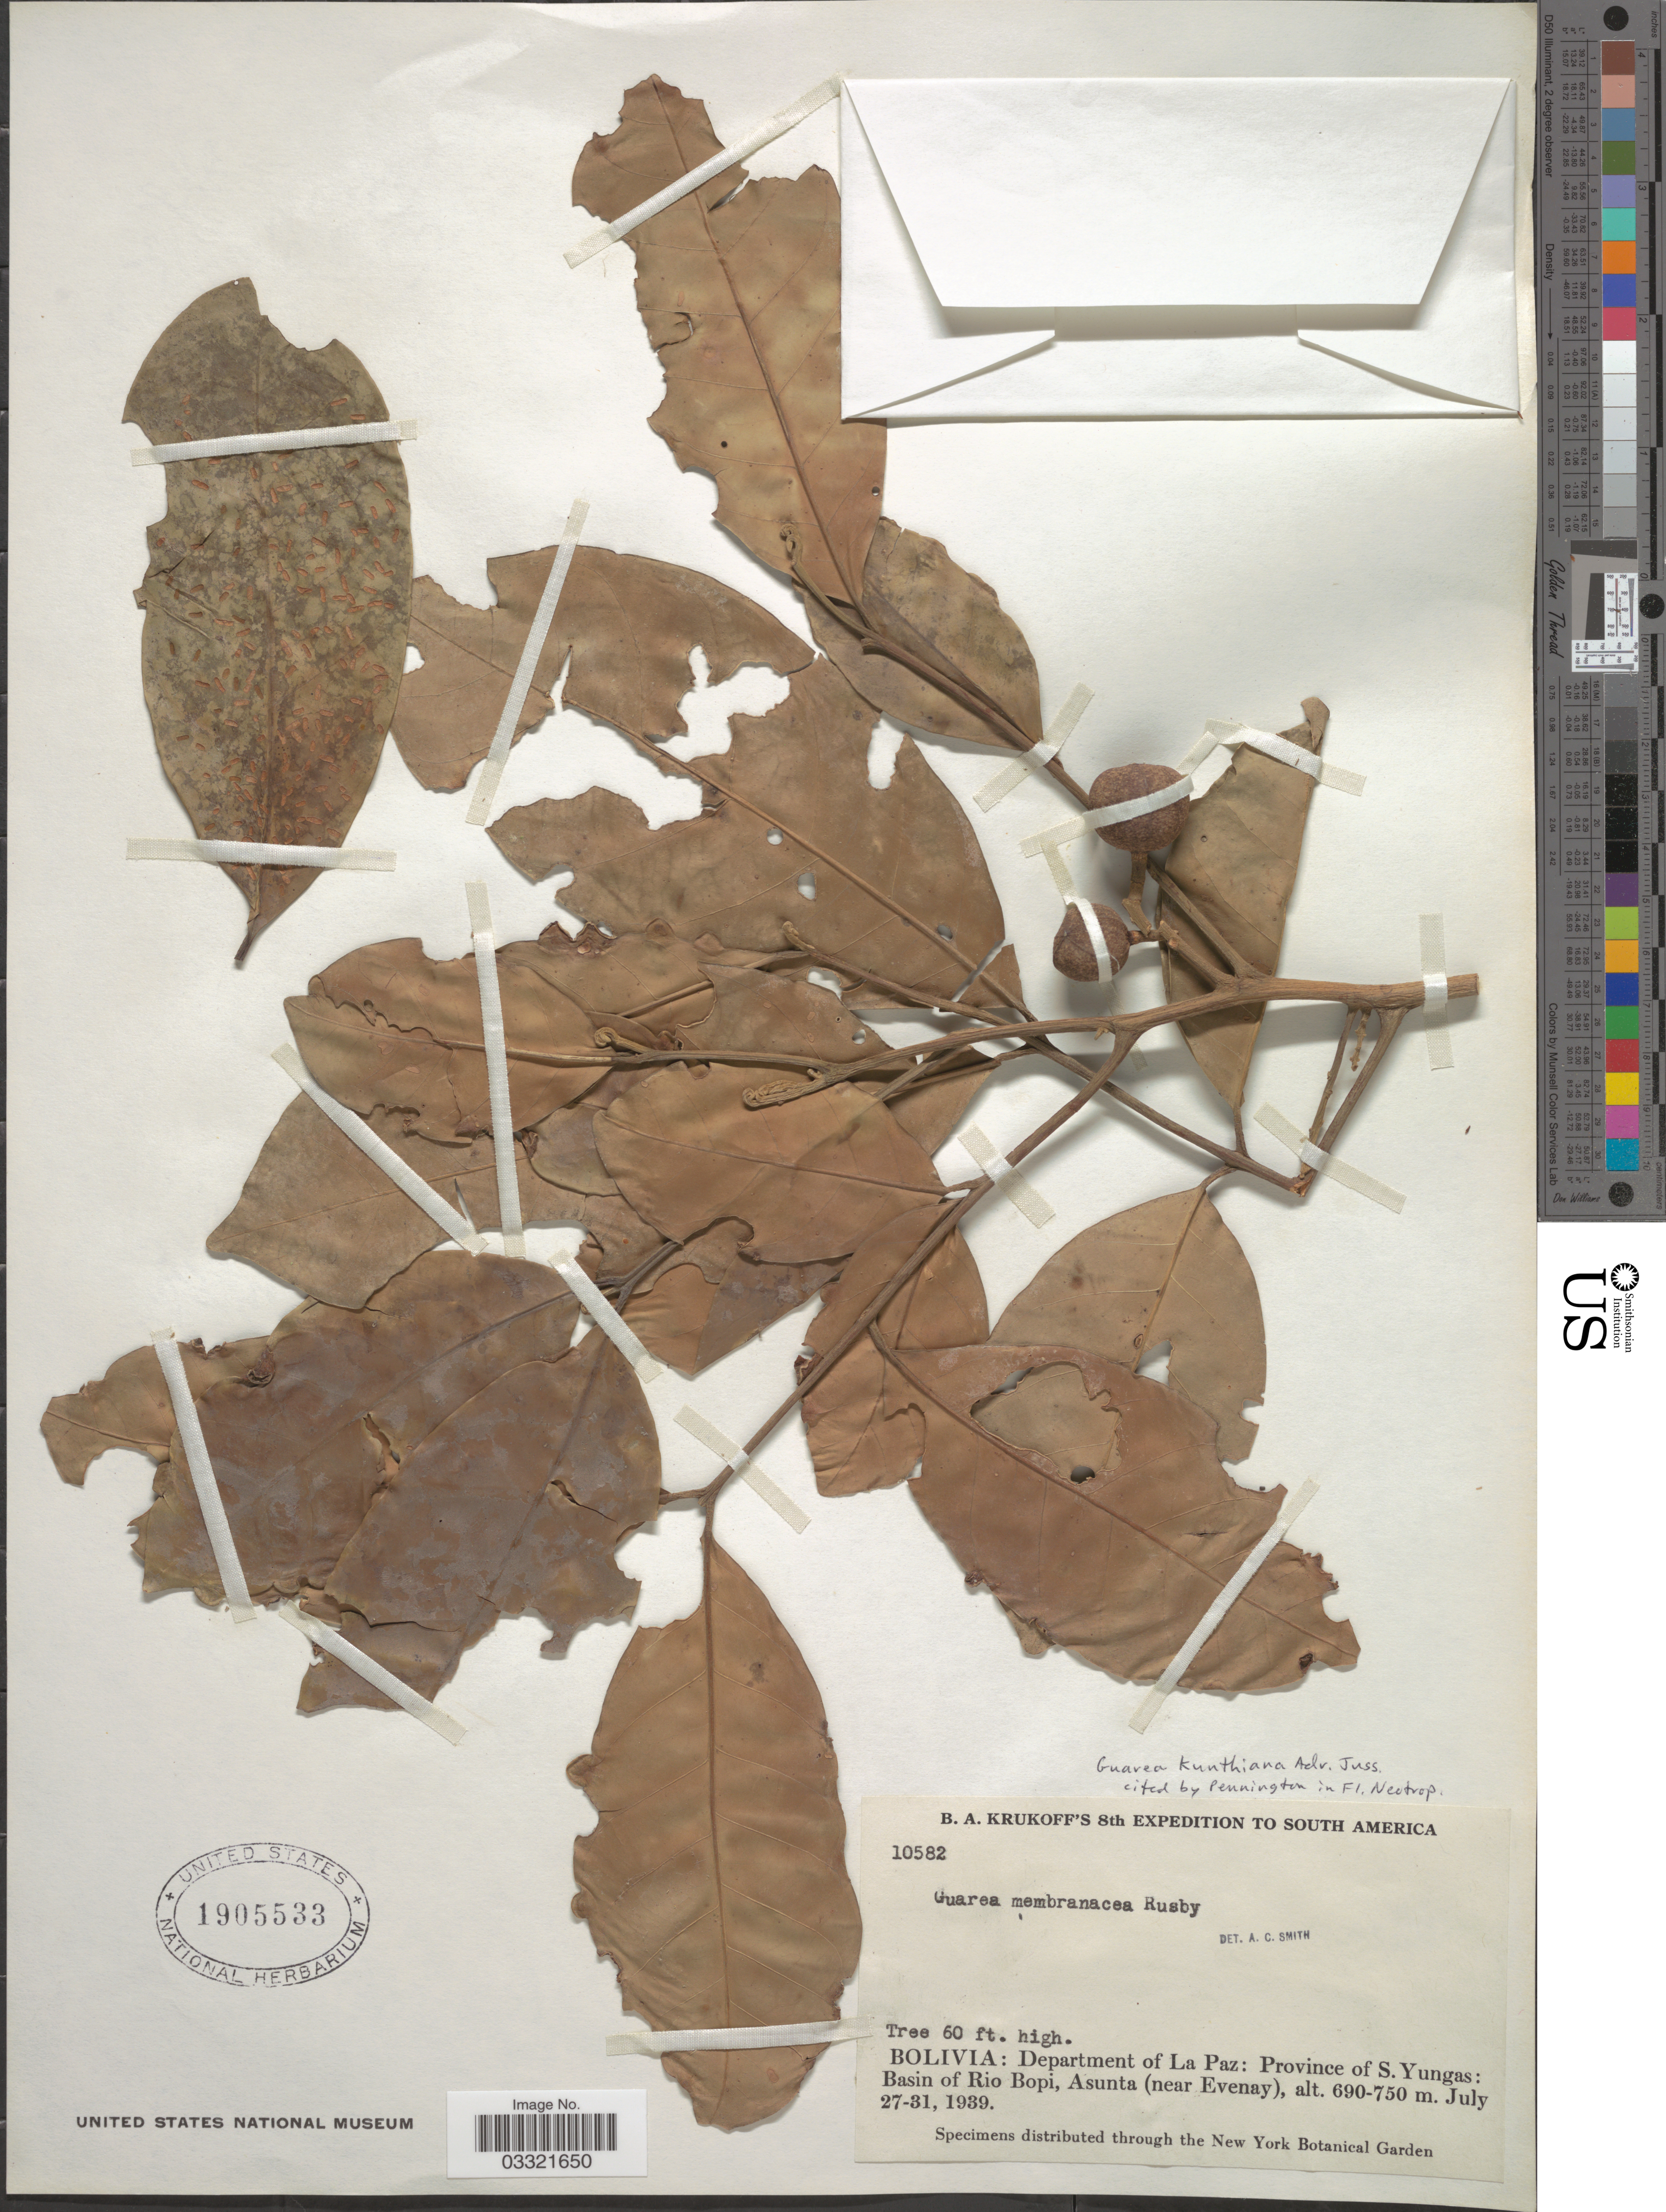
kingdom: Plantae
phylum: Tracheophyta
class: Magnoliopsida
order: Sapindales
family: Meliaceae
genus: Guarea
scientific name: Guarea kunthiana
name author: A. Juss.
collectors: B. A. Krukoff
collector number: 10582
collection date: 1939-07-27/1939-07-31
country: Bolivia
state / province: La Paz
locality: Department of La Paz: Province of S. Yungas: Basin of Rio Bopi, Asunta (near Evenay).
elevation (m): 690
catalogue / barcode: US 1905533